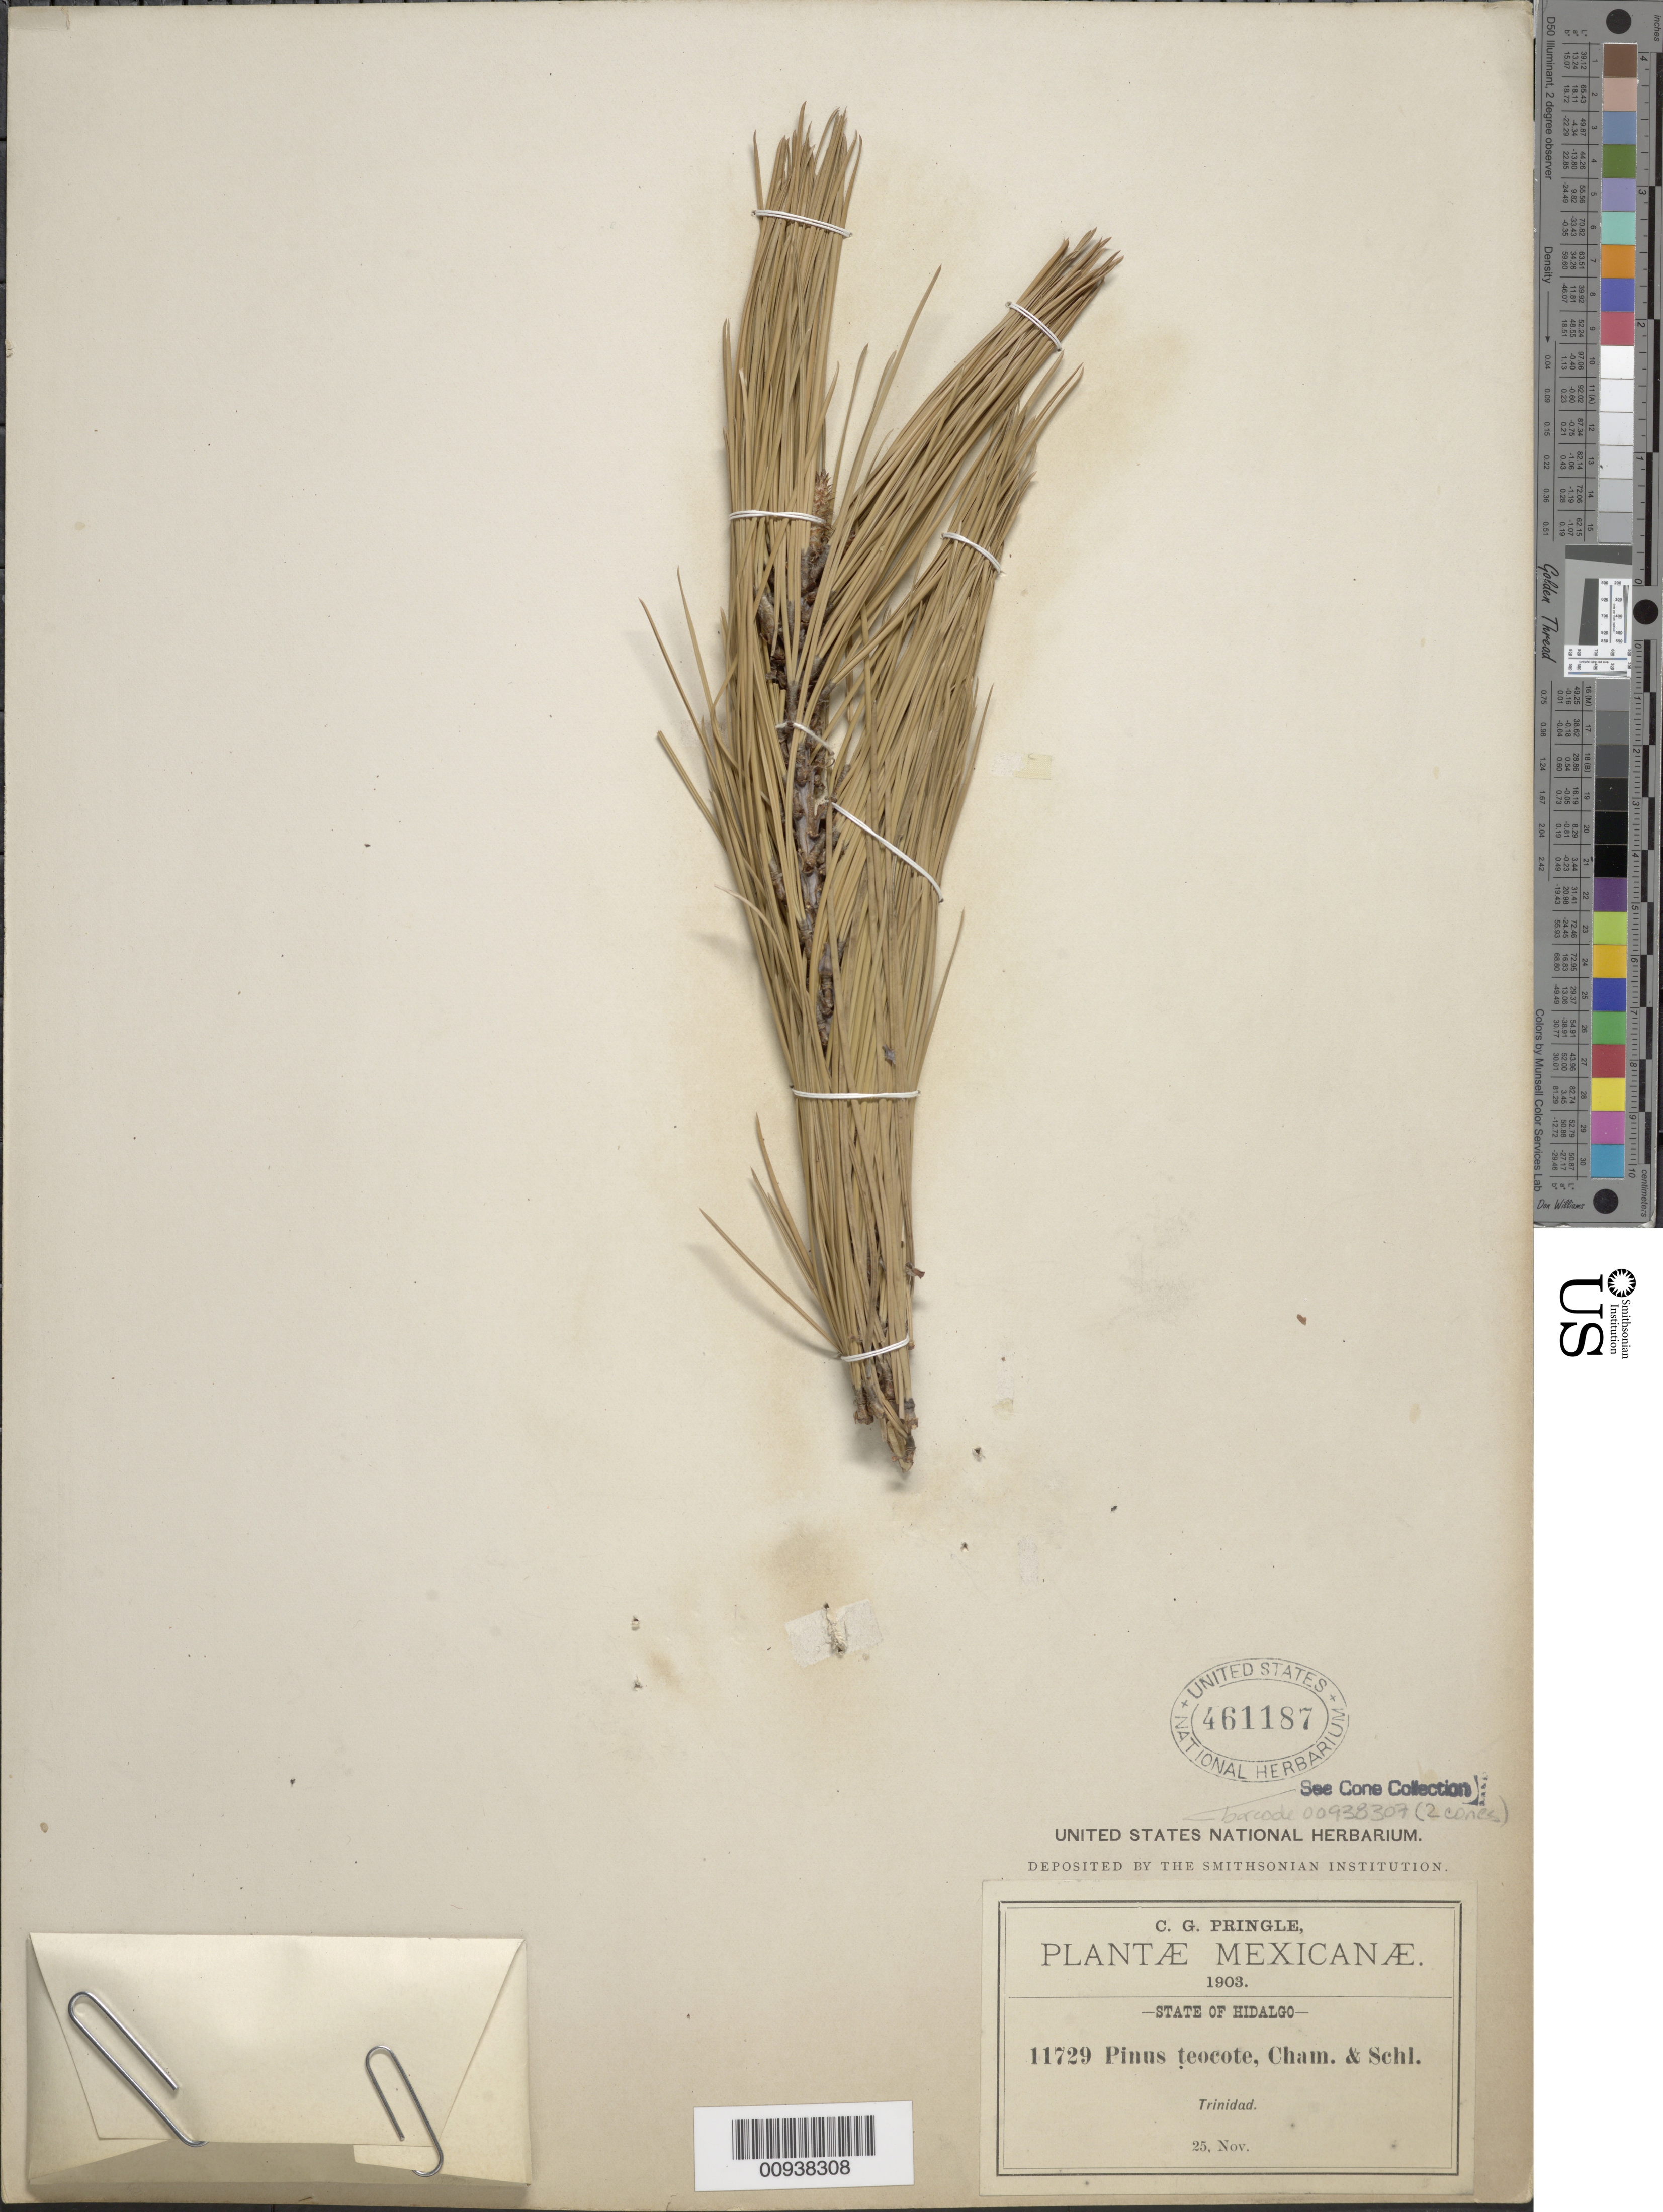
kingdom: Plantae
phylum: Tracheophyta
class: Pinopsida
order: Pinales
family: Pinaceae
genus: Pinus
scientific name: Pinus teocote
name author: Schltdl. & Cham.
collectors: C. G. Pringle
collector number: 11729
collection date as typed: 25 Nov 1903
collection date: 1903-11-25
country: Mexico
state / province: Hidalgo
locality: Trinidad.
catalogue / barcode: US 481187